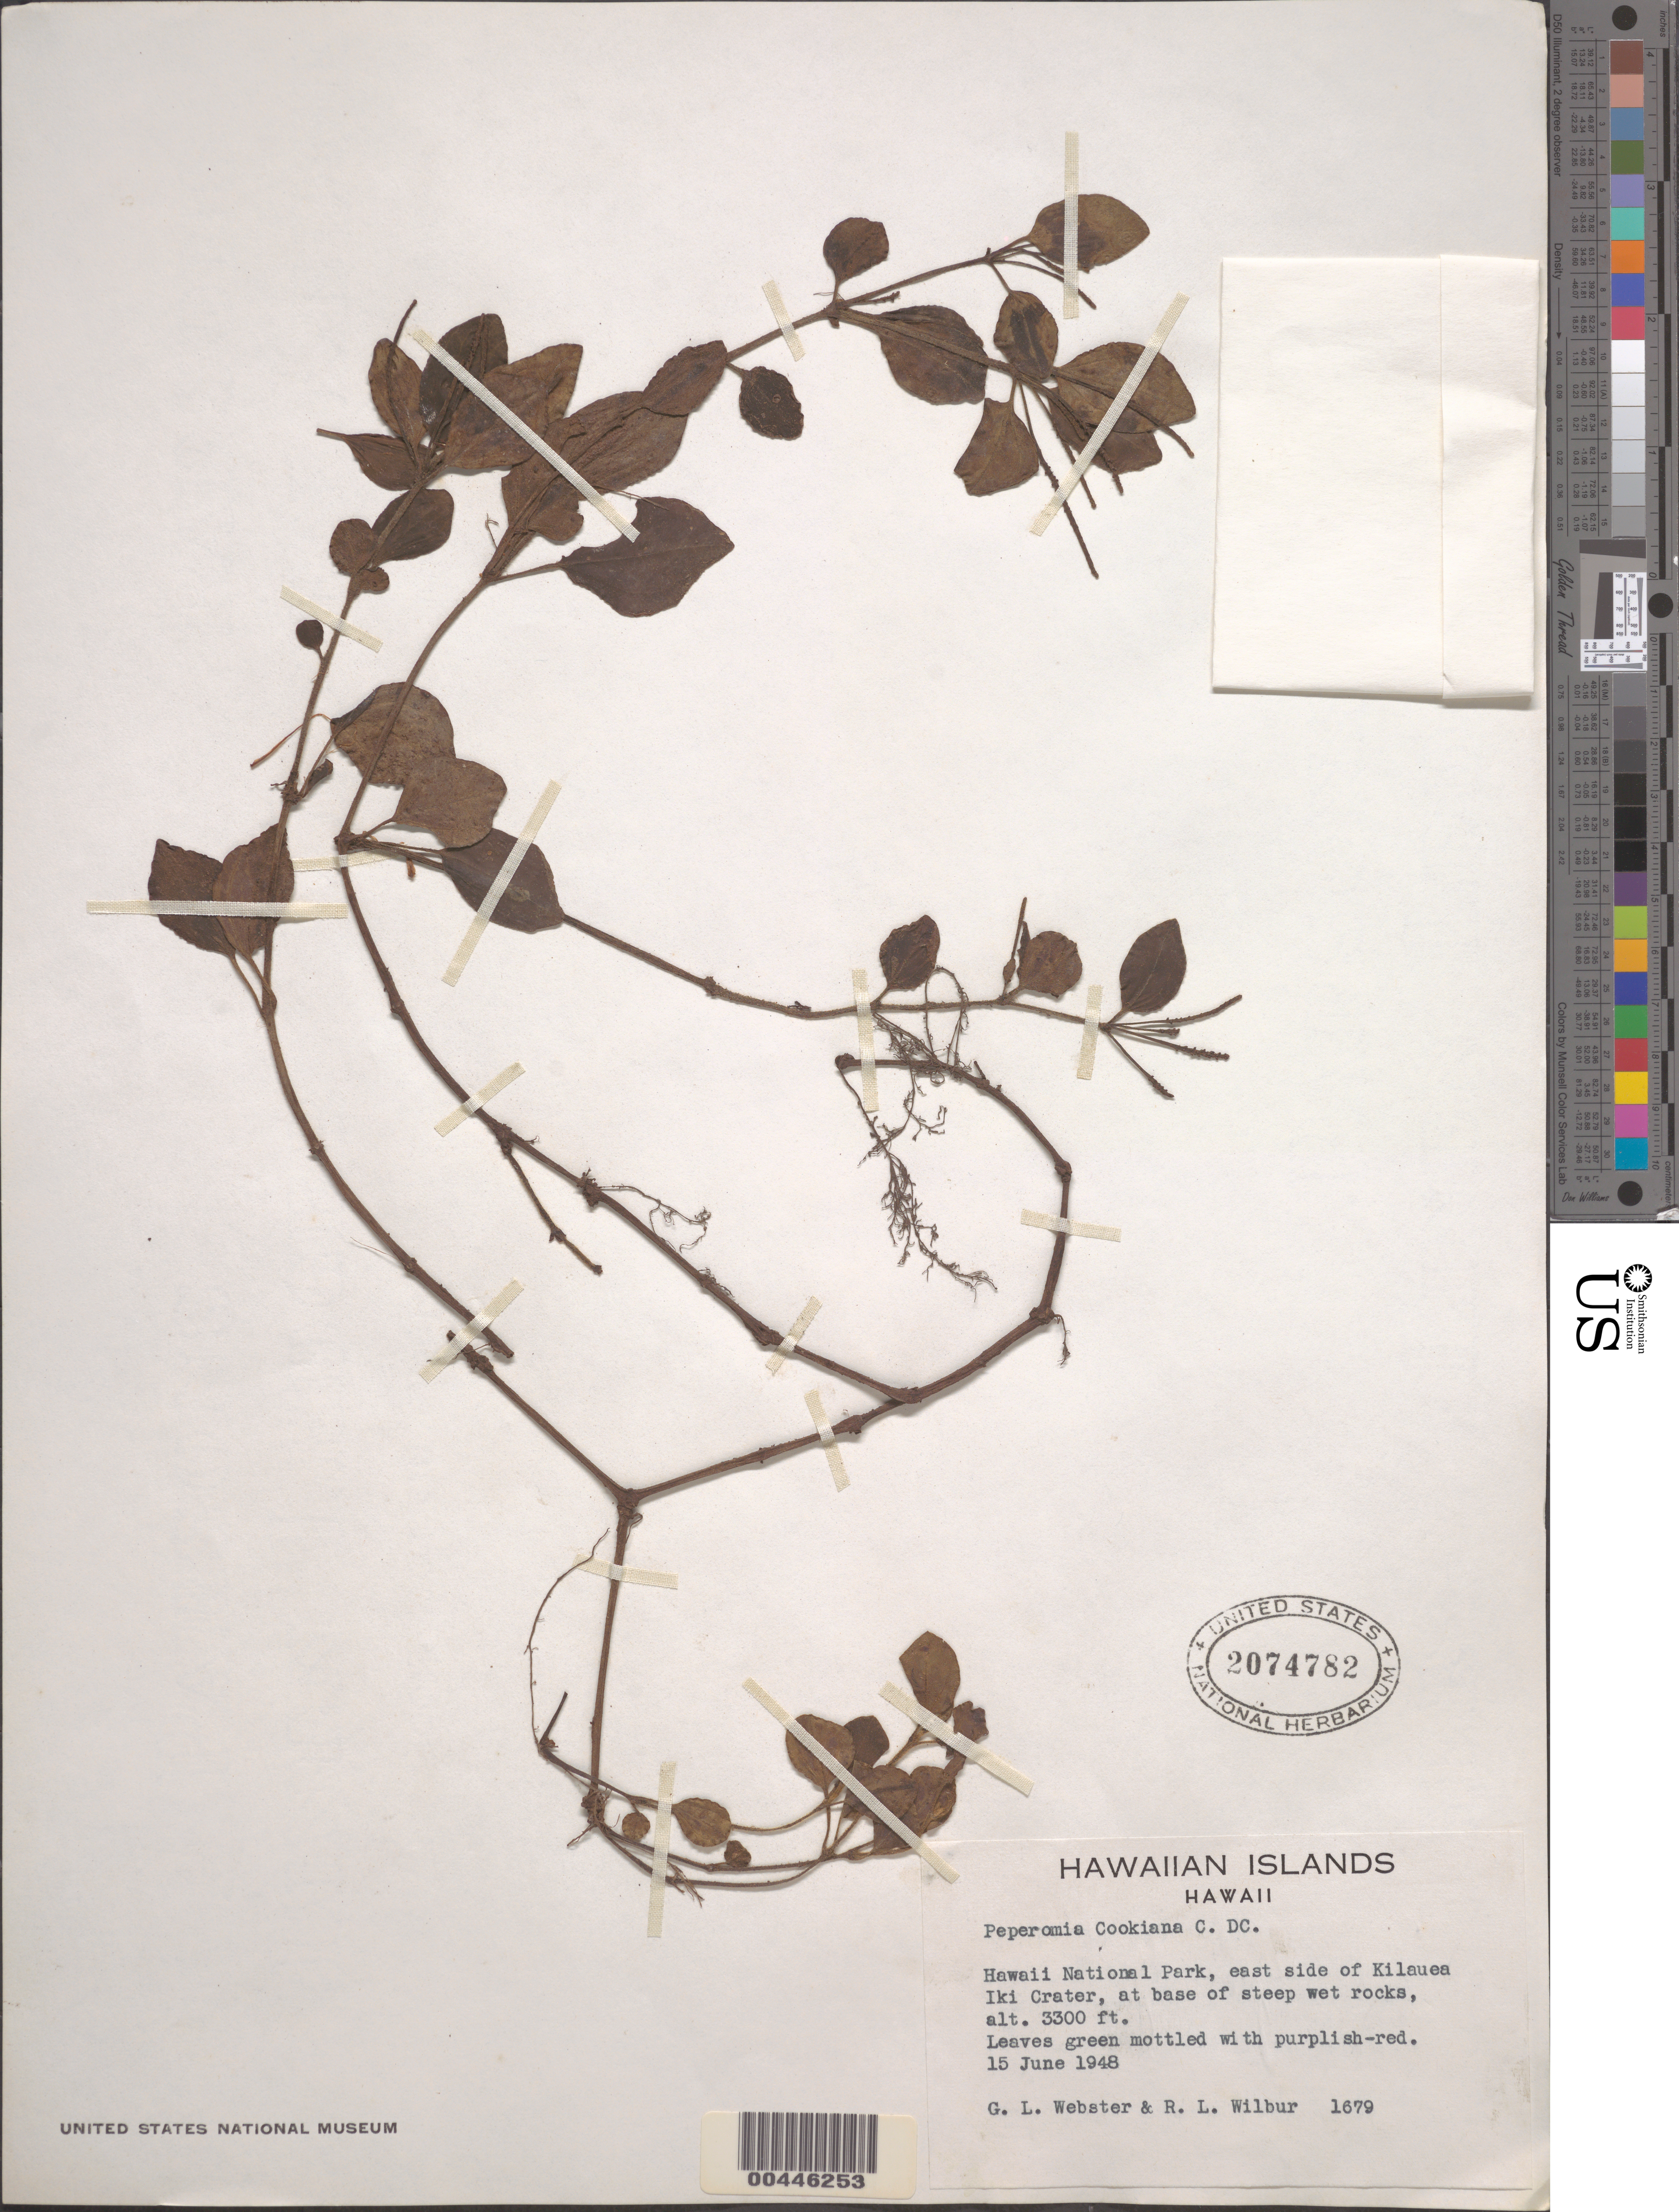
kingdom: Plantae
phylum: Tracheophyta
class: Magnoliopsida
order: Piperales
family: Piperaceae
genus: Peperomia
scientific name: Peperomia cookiana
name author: C. DC.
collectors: G. L. Webster & R. L. Wilbur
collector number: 1679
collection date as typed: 15 Jun 1948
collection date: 1948-06-15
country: United States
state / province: Hawaii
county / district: Hawaii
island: Hawaii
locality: Hawaii Volcanoes National Park, E side of Kilauea Iki Crater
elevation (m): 1006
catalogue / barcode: US 2074782